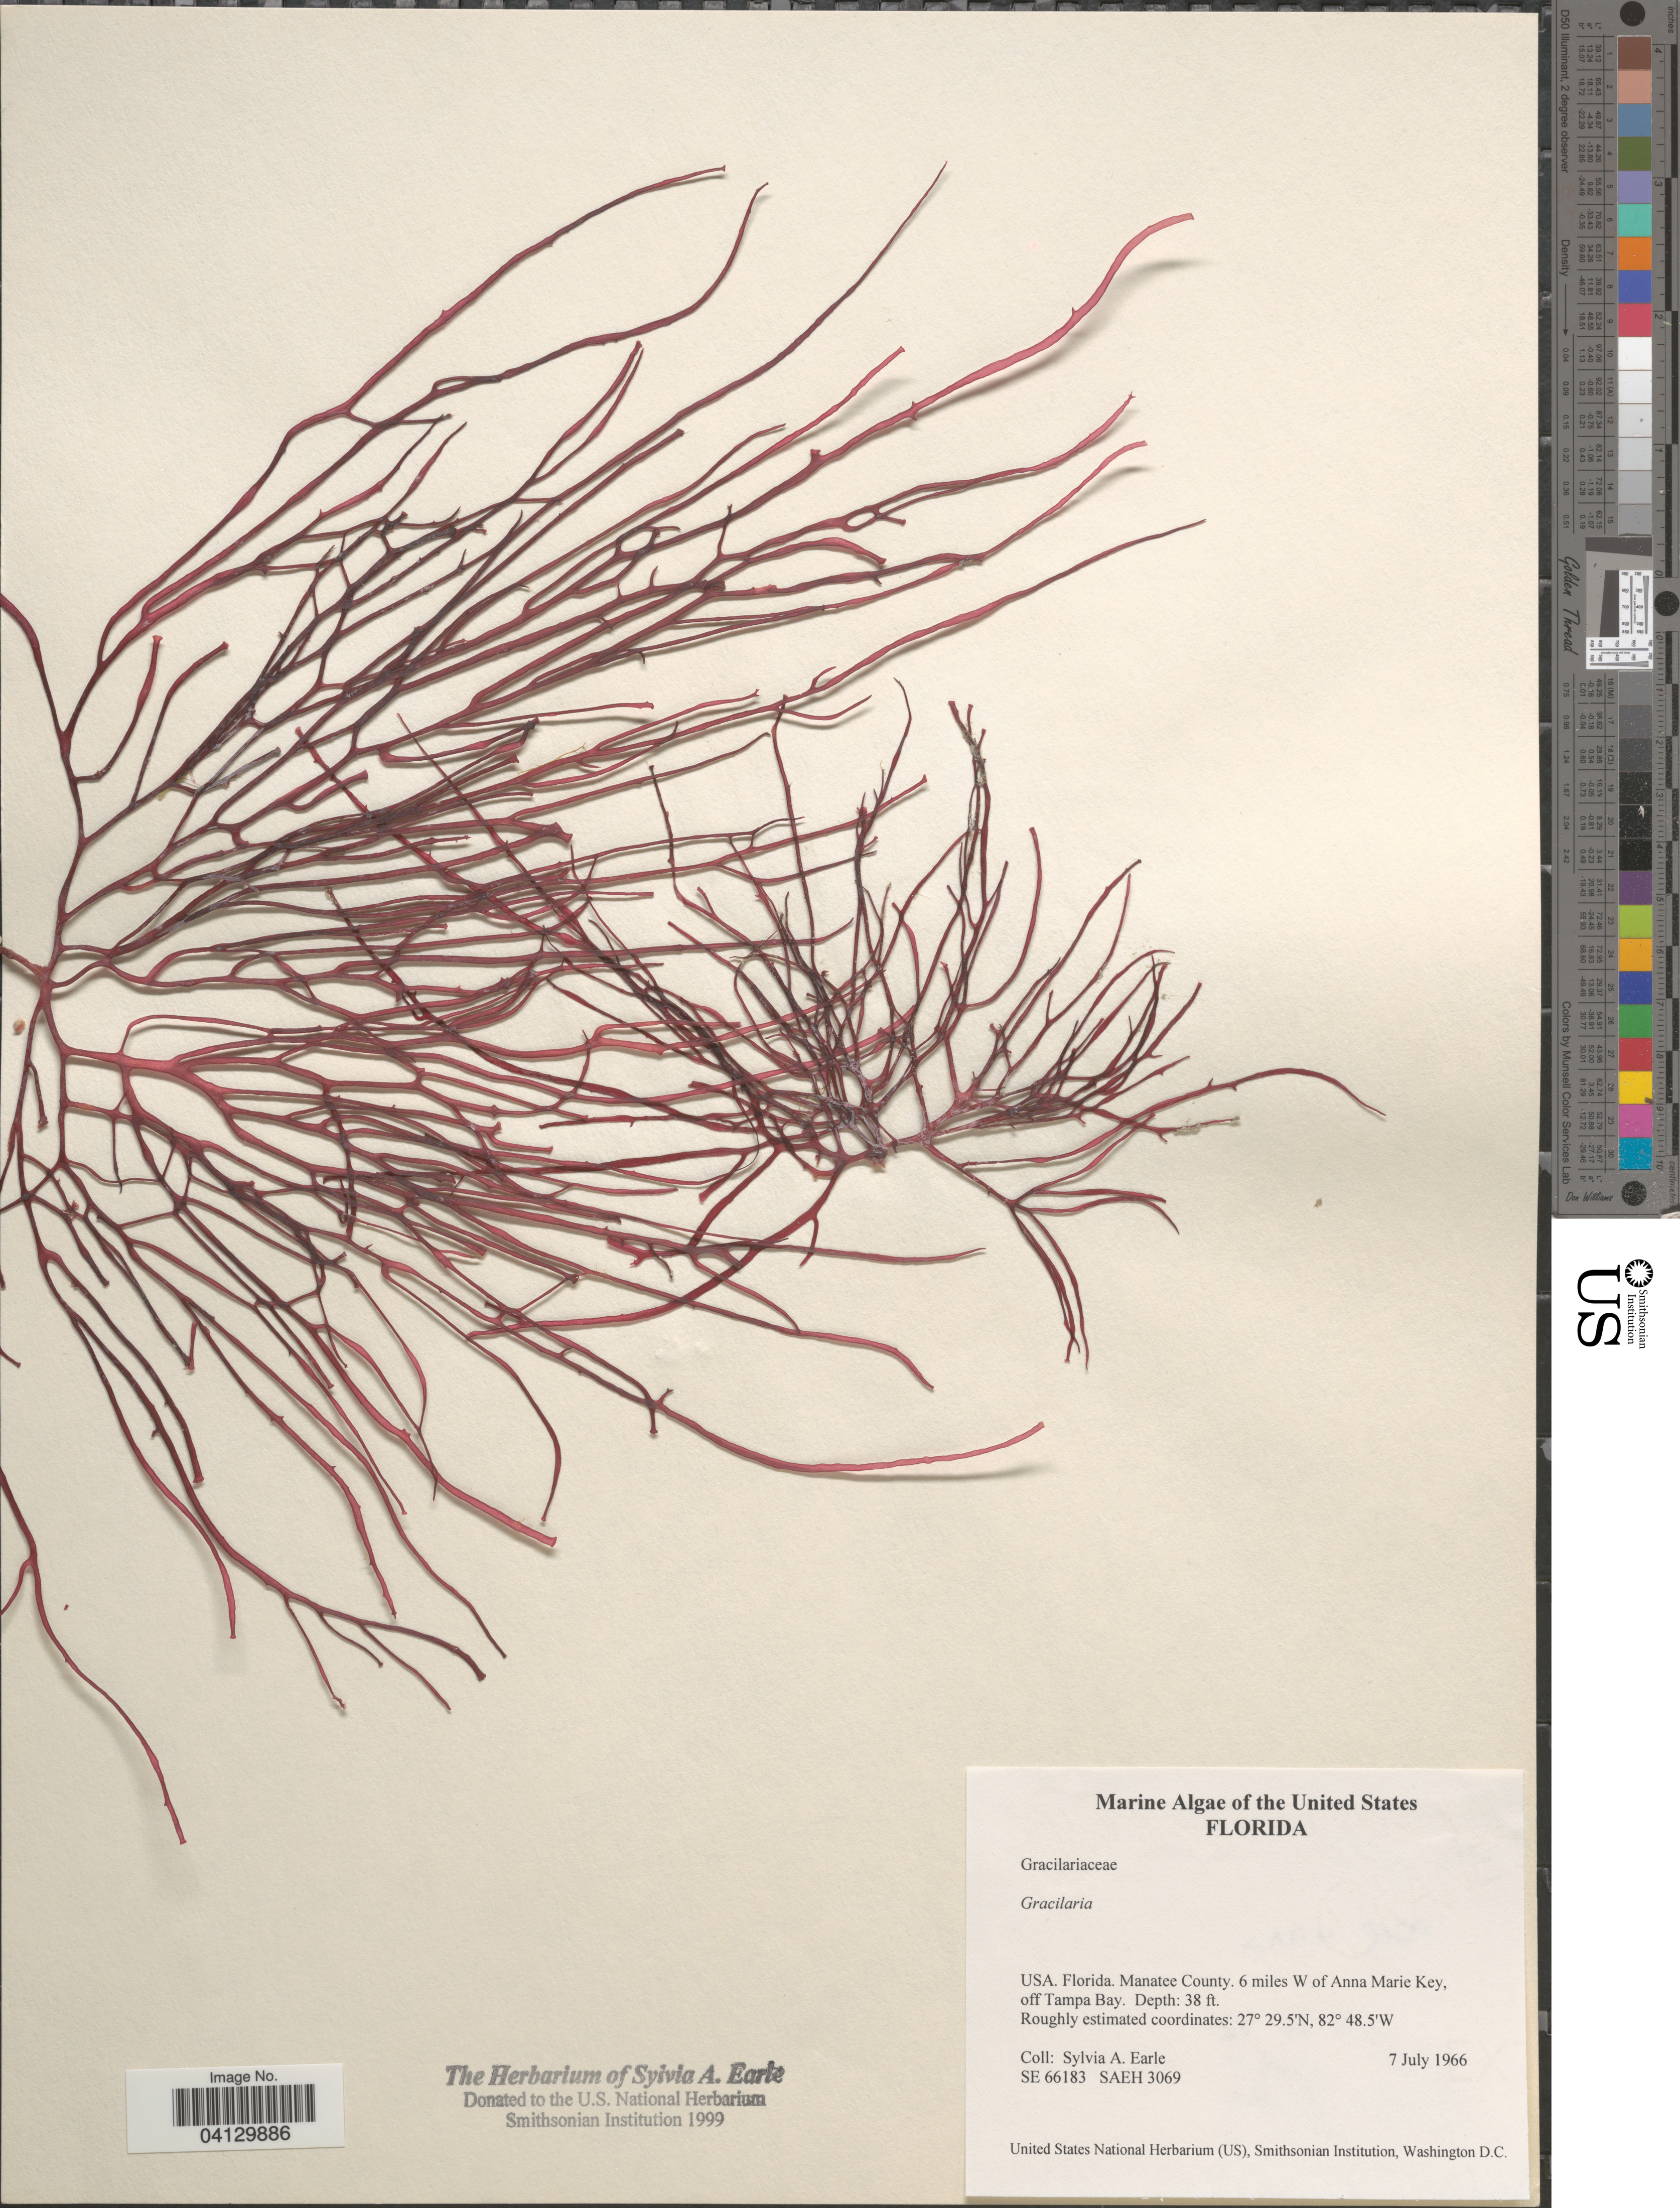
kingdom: Plantae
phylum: Rhodophyta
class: Florideophyceae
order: Gracilariales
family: Gracilariaceae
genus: Gracilaria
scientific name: Gracilaria sp.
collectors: S. A. Earle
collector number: SE66183/SAEH3069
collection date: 1966-07-07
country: United States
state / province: Florida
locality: Manatee County. 6 miles W of Anna Marie Key, off Tampa Bay.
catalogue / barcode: US 328701